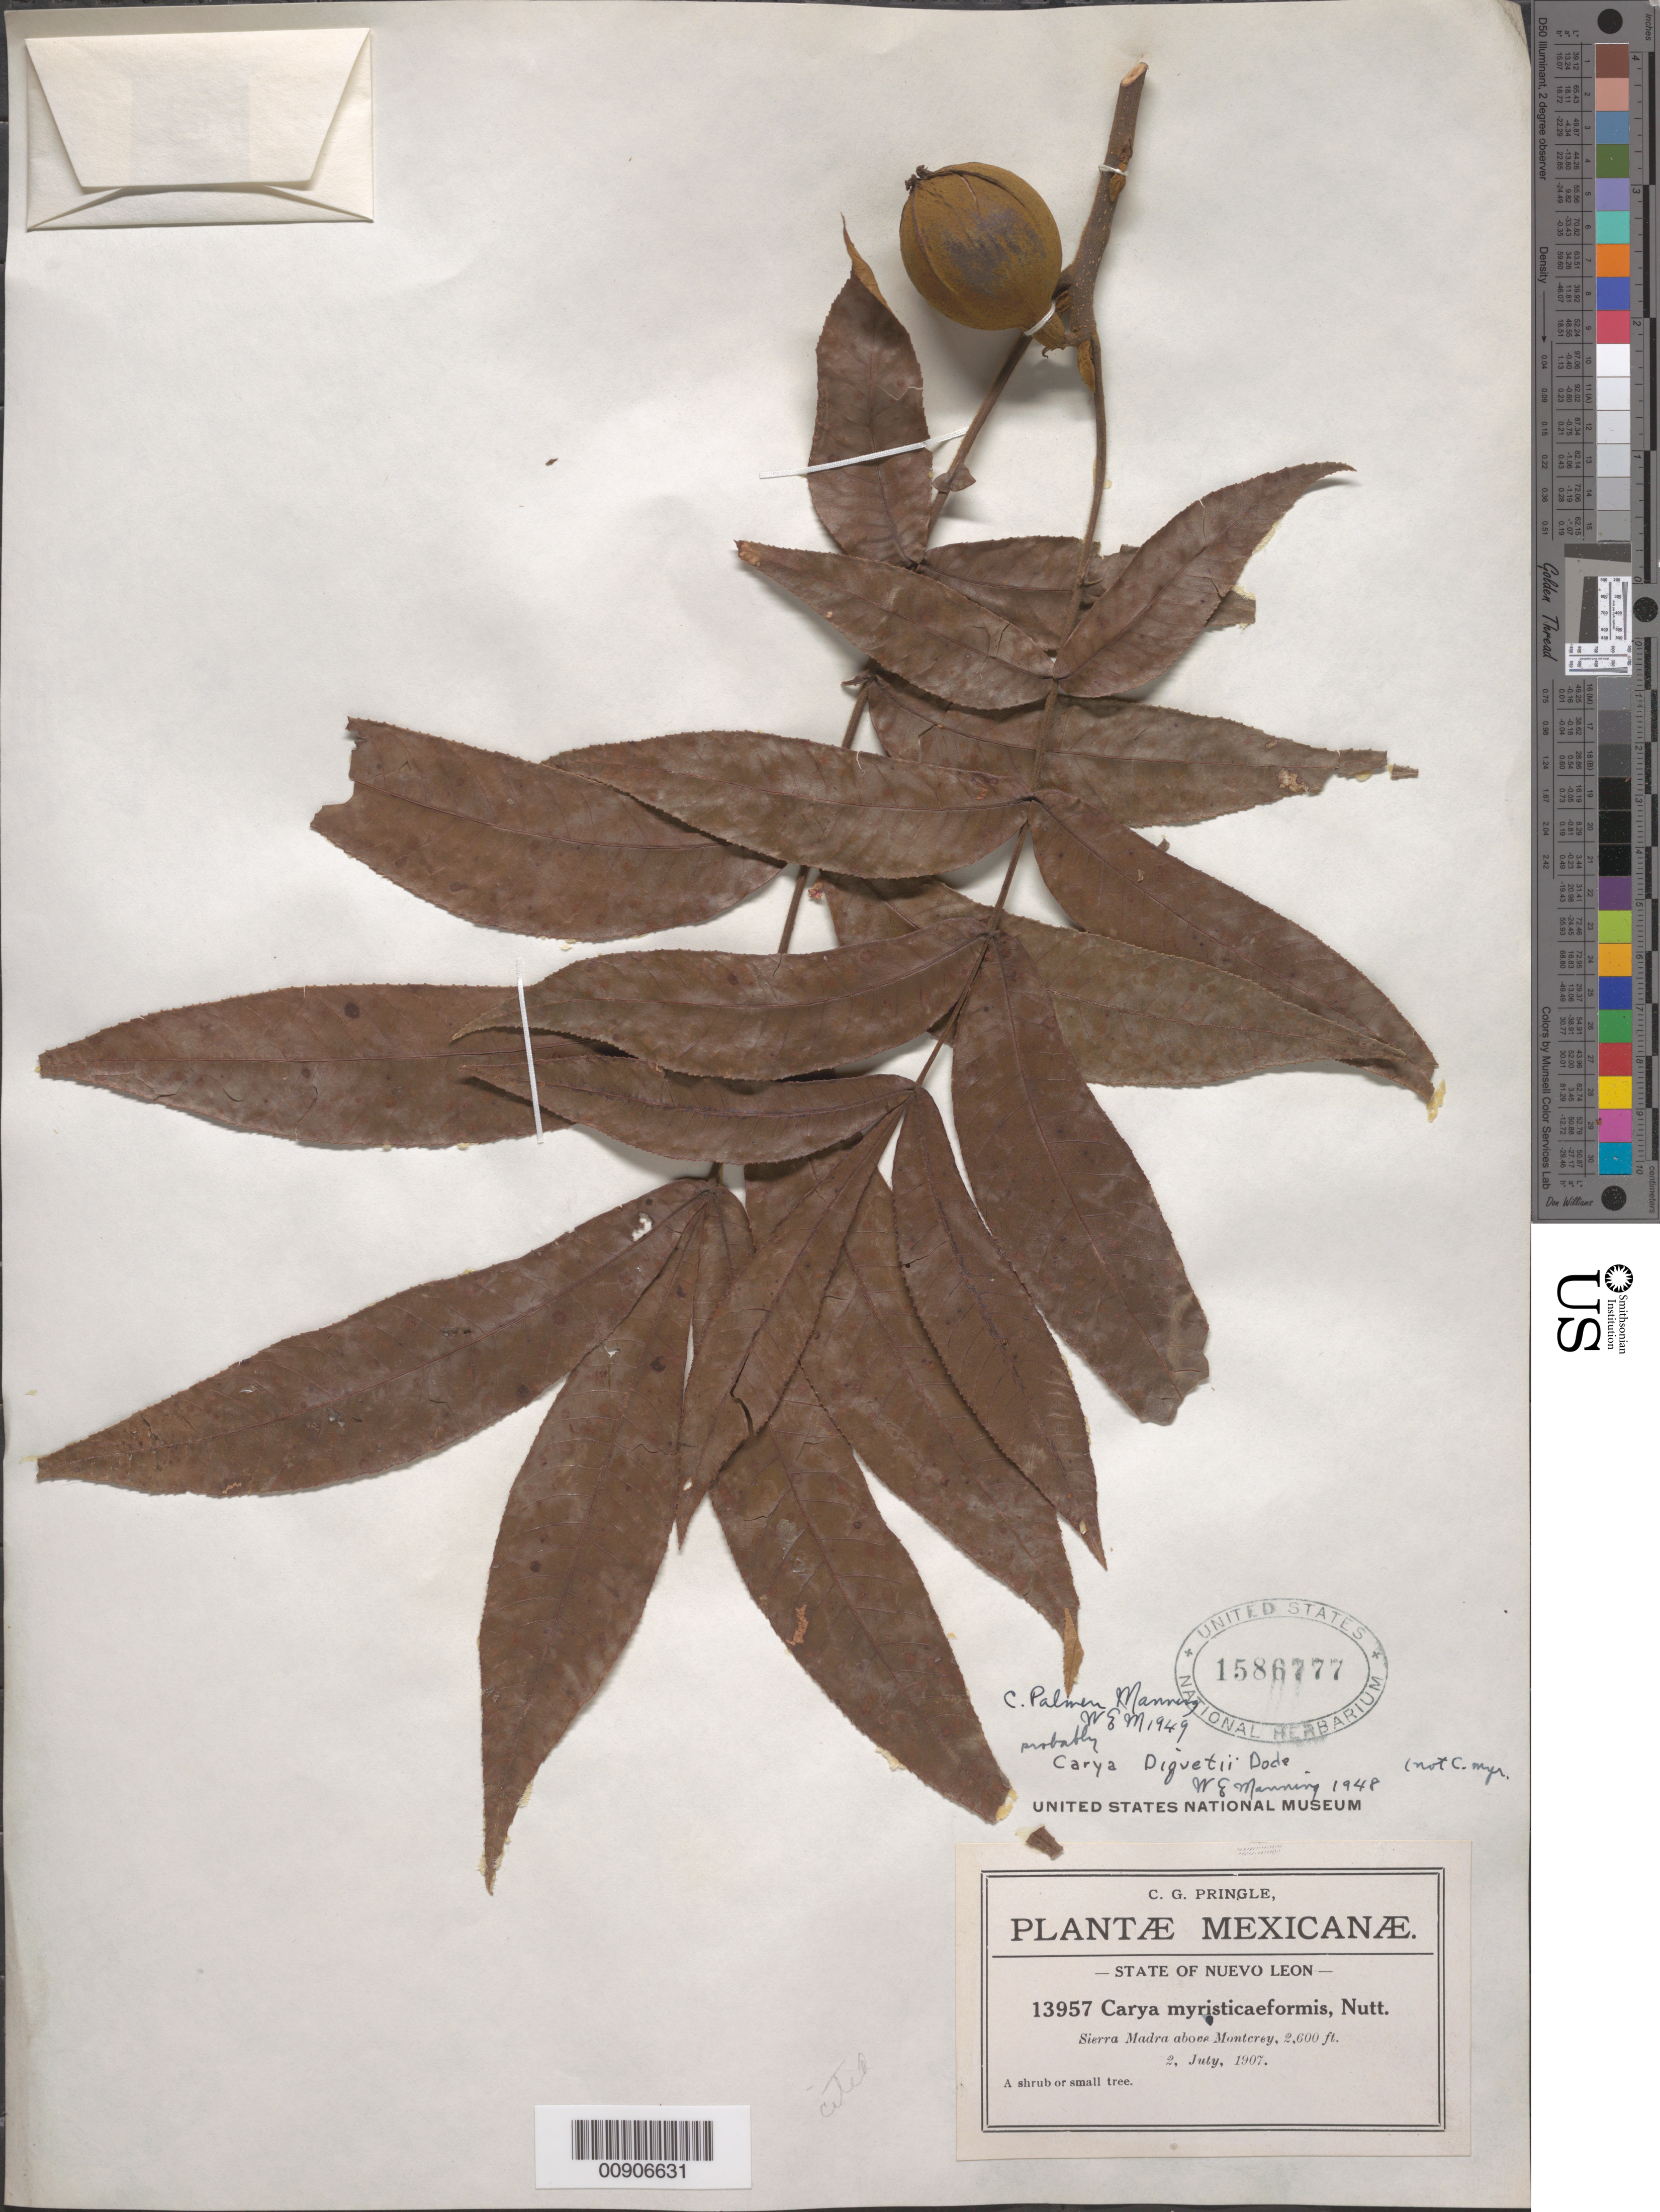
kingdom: Plantae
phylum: Tracheophyta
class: Magnoliopsida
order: Fagales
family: Juglandaceae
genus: Carya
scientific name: Carya palmeri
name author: Manning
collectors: C. G. Pringle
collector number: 13957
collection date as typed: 02 Jul 1907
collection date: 1907-07-02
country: Mexico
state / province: Nuevo León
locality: Nuevo León: Sierra Madre above Monterrey.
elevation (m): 792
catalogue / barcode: US 1586777